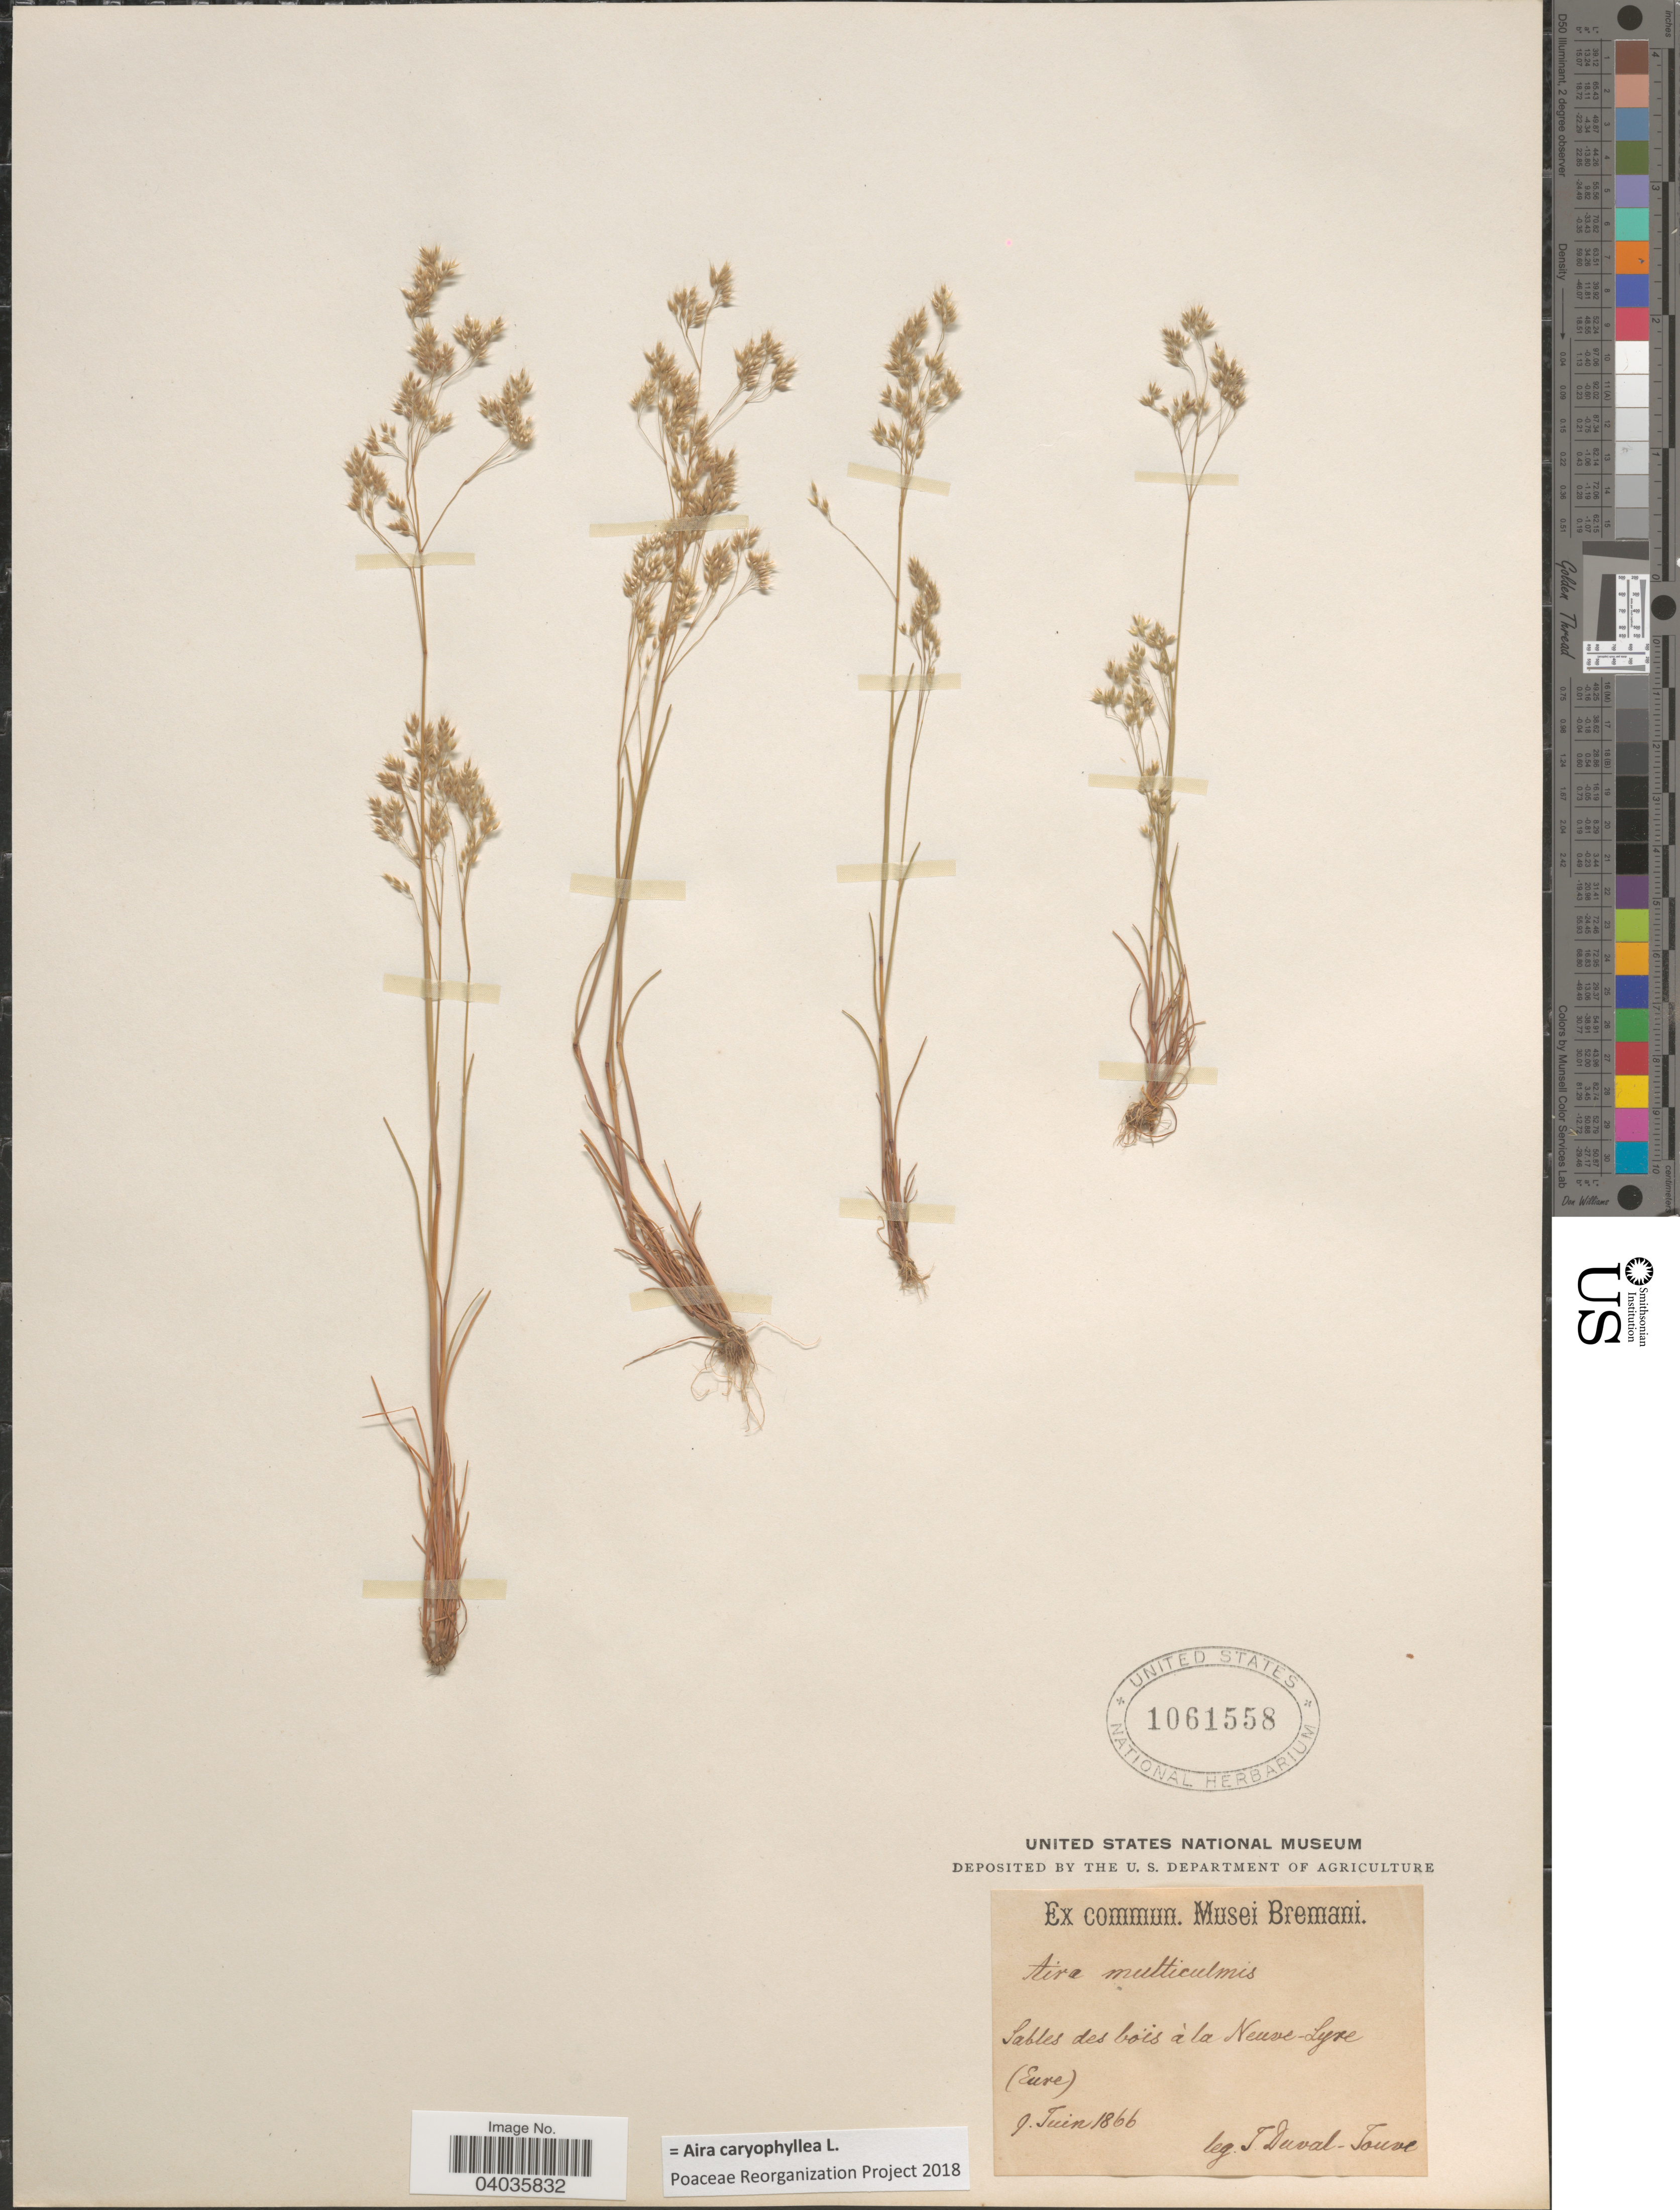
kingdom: Plantae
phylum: Tracheophyta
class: Liliopsida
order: Poales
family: Poaceae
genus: Aira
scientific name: Aira caryophyllea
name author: L.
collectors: J. Duval-Jouve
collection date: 1866-06-09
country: France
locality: Sables des bois à la Neuve-Lyre (Eure).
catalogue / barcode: US 1061558